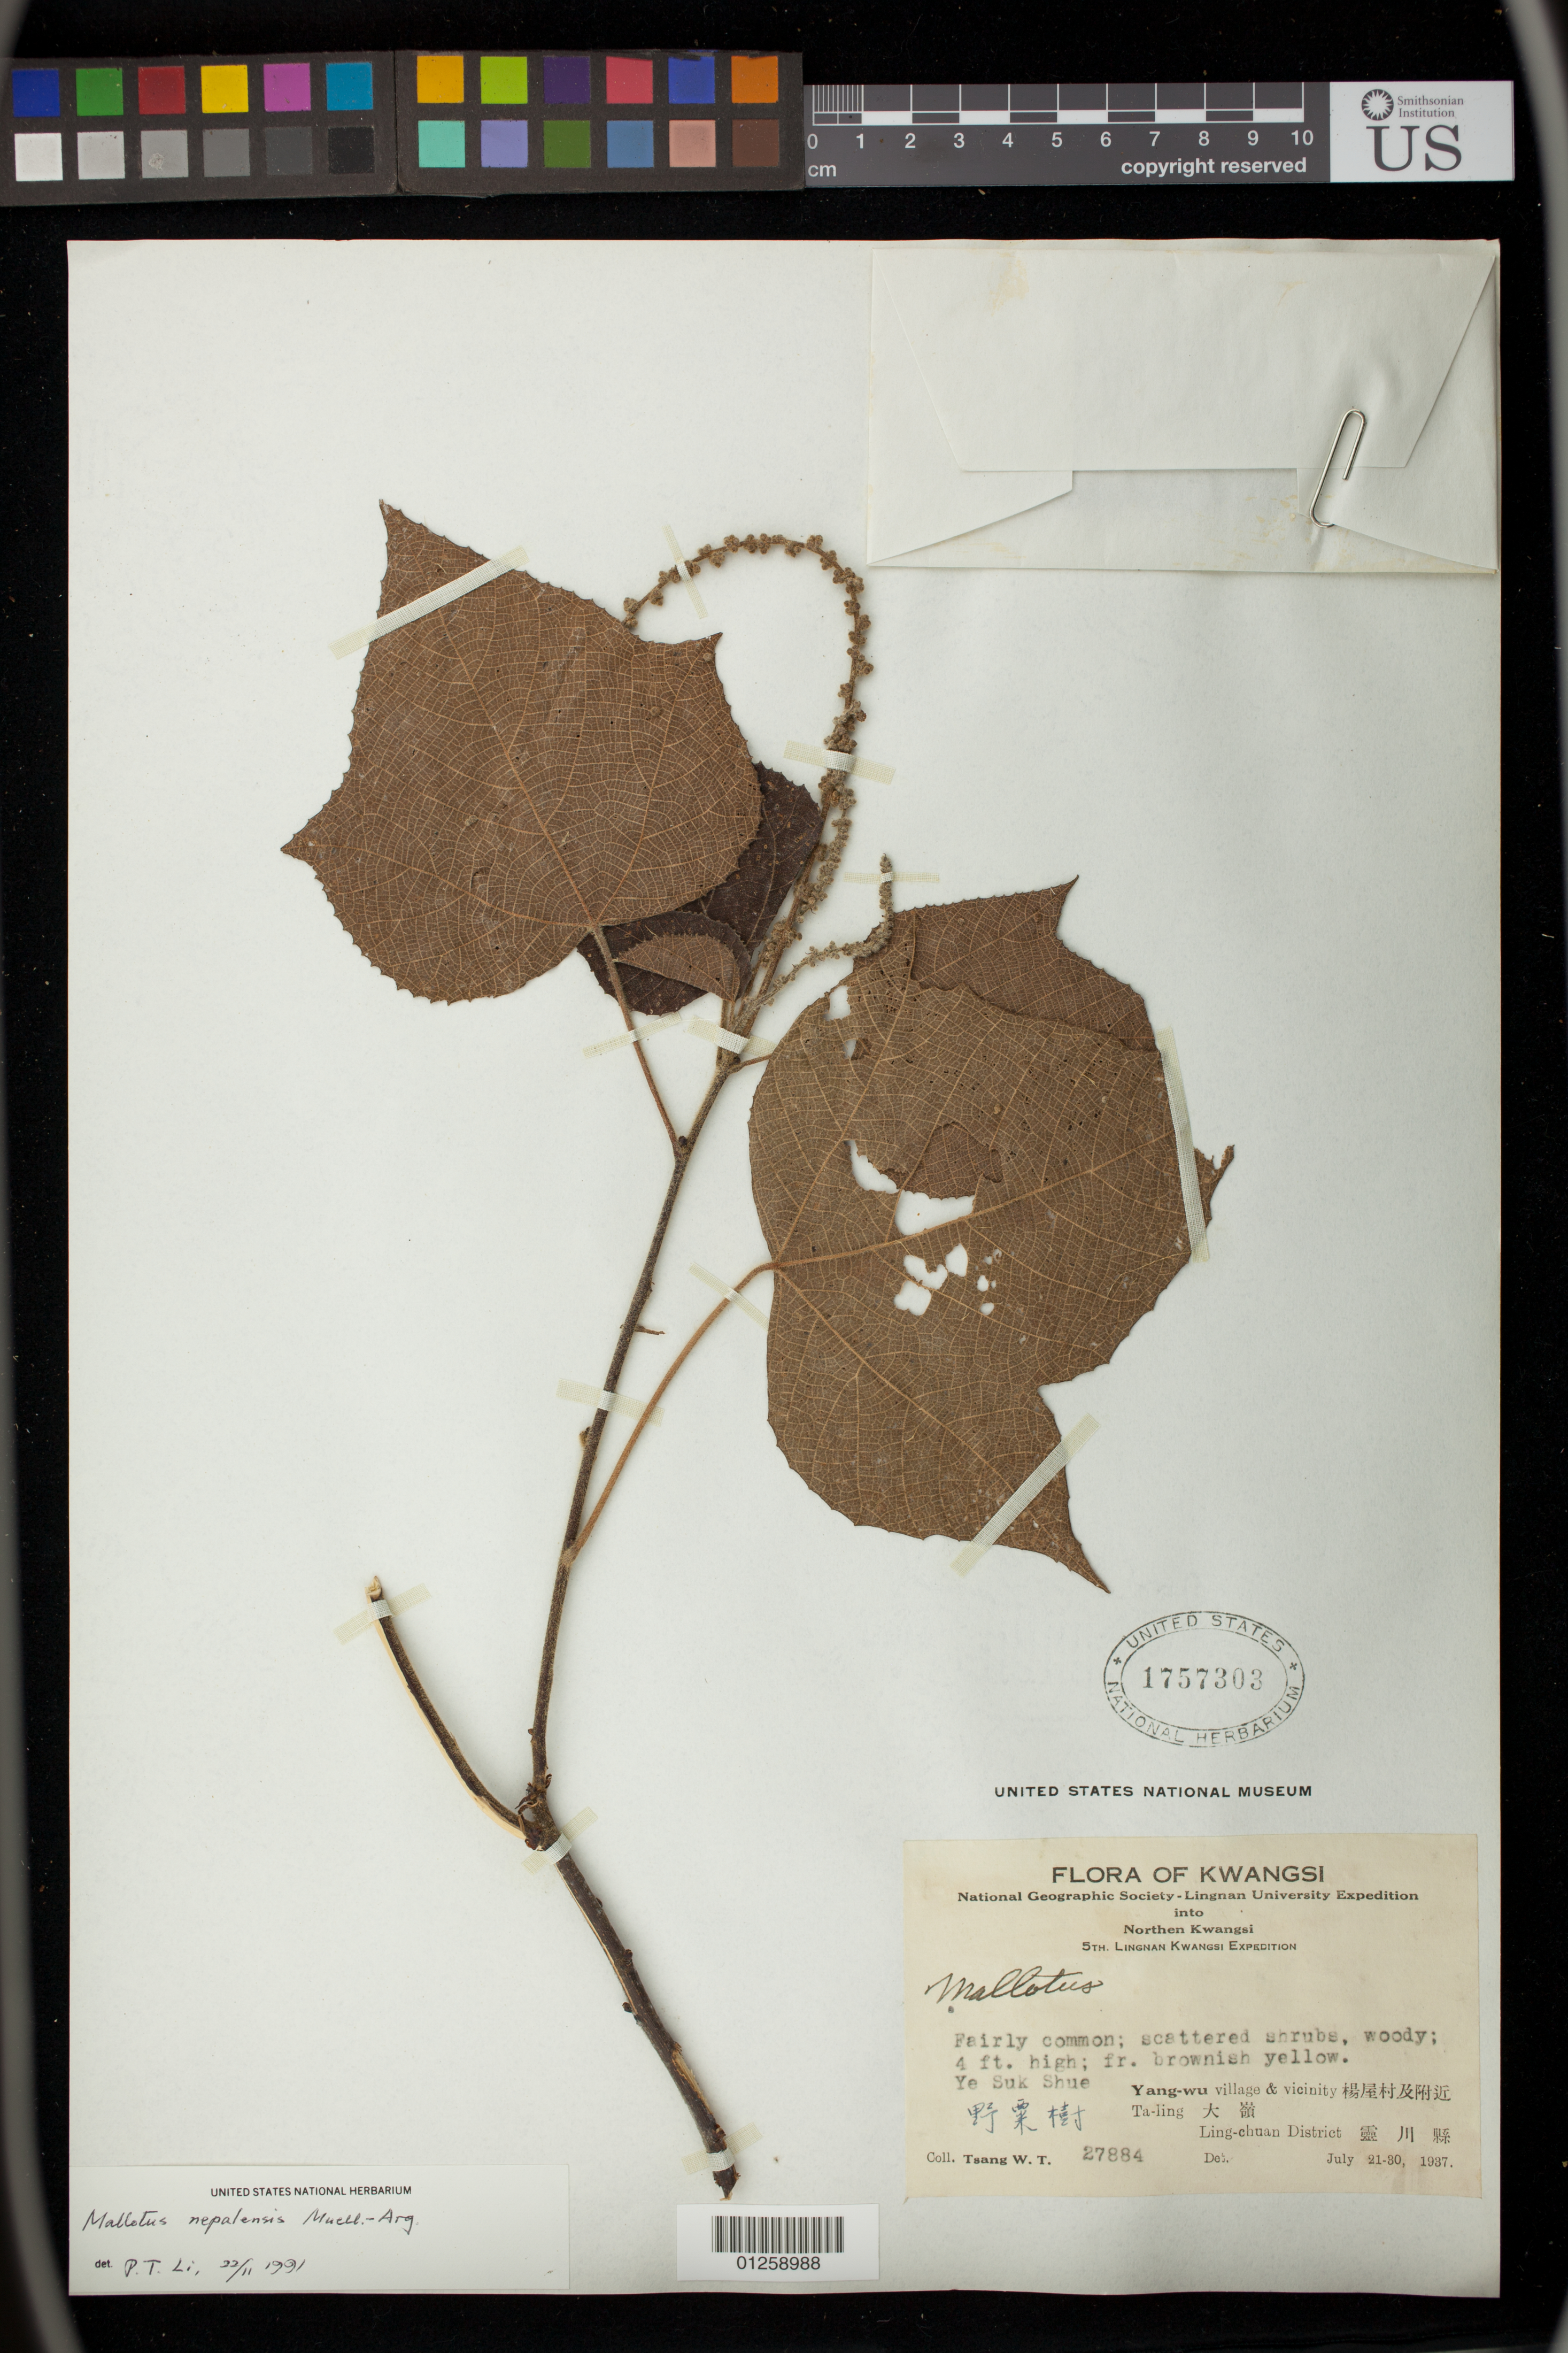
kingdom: Plantae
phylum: Tracheophyta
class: Magnoliopsida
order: Malpighiales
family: Euphorbiaceae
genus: Mallotus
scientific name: Mallotus nepalensis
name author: Müll. Arg.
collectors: W. T. Tsang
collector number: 27884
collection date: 1937-07-21/1937-07-30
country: China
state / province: Guangxi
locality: Yang-wu village & vicinity.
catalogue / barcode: US 1757303